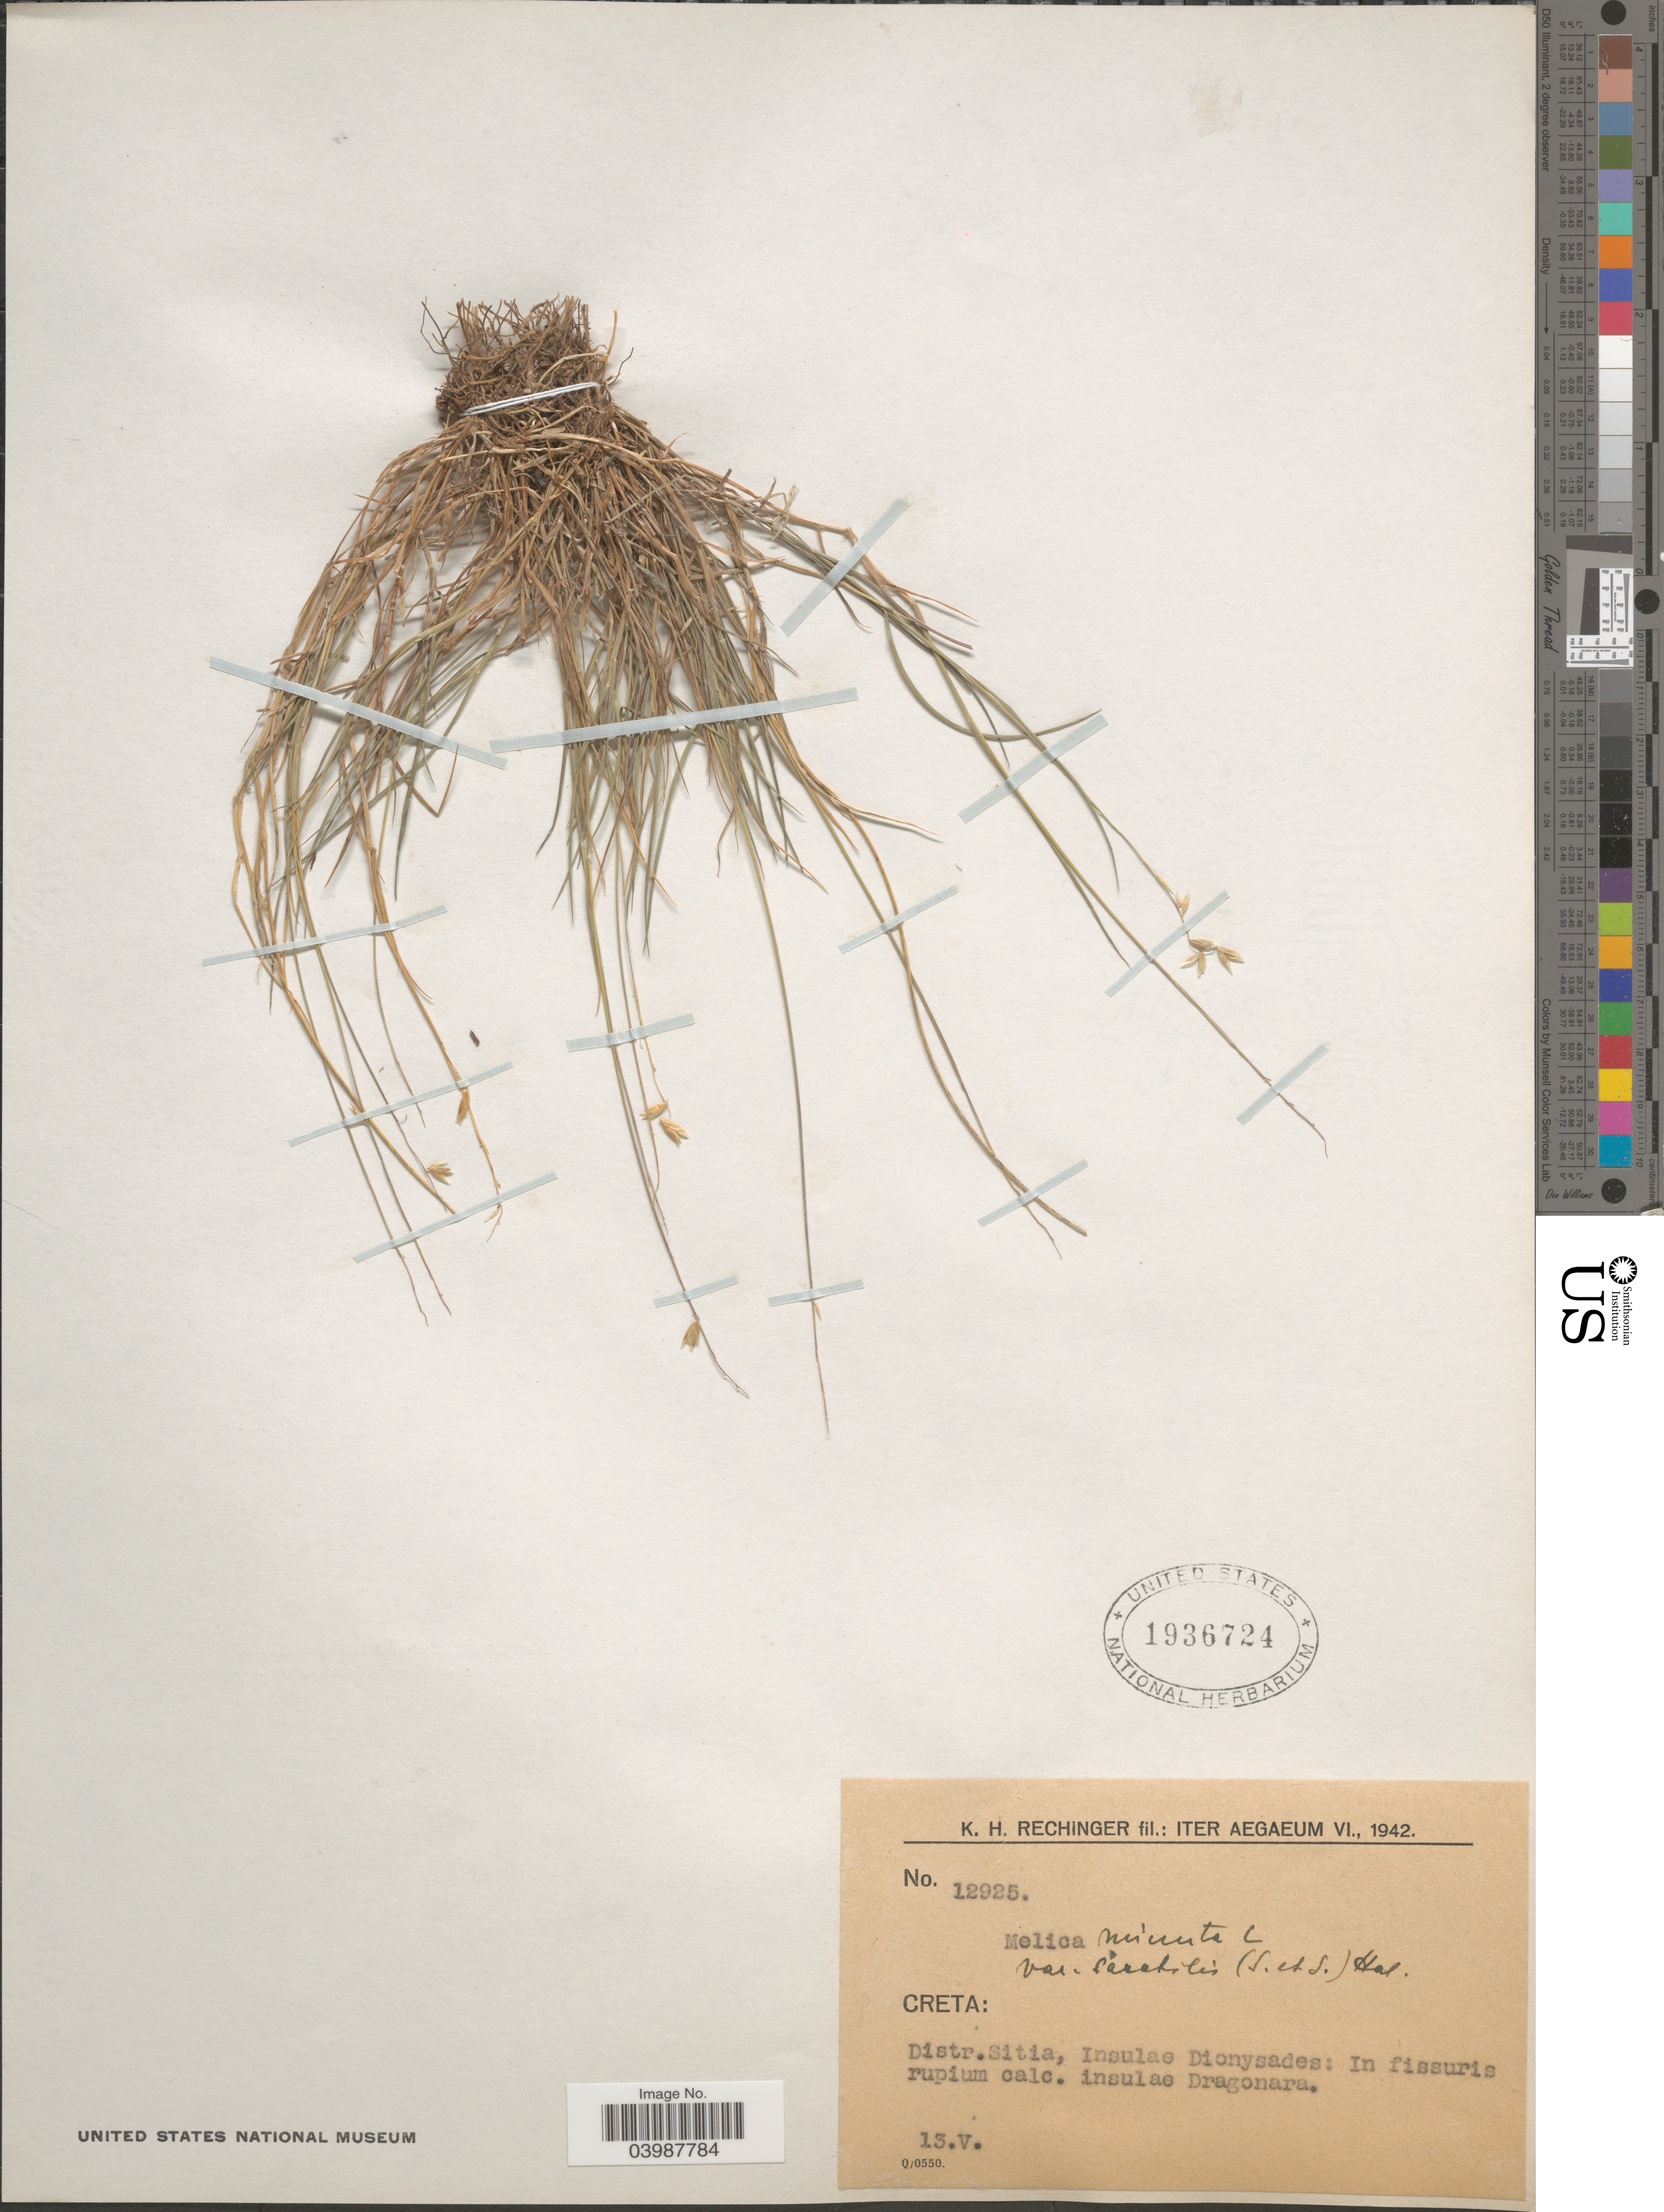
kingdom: Plantae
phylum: Tracheophyta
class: Liliopsida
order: Poales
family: Poaceae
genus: Melica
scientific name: Melica minuta subsp. minuta var. saxatilis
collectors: K. H. Rechinger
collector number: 12925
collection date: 1942-05-13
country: Greece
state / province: Crete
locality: Creta: Distr. Sitia, Insulae Dionysades: In fissuris rupium calc. insulae Dragonara.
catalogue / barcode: US 1936724